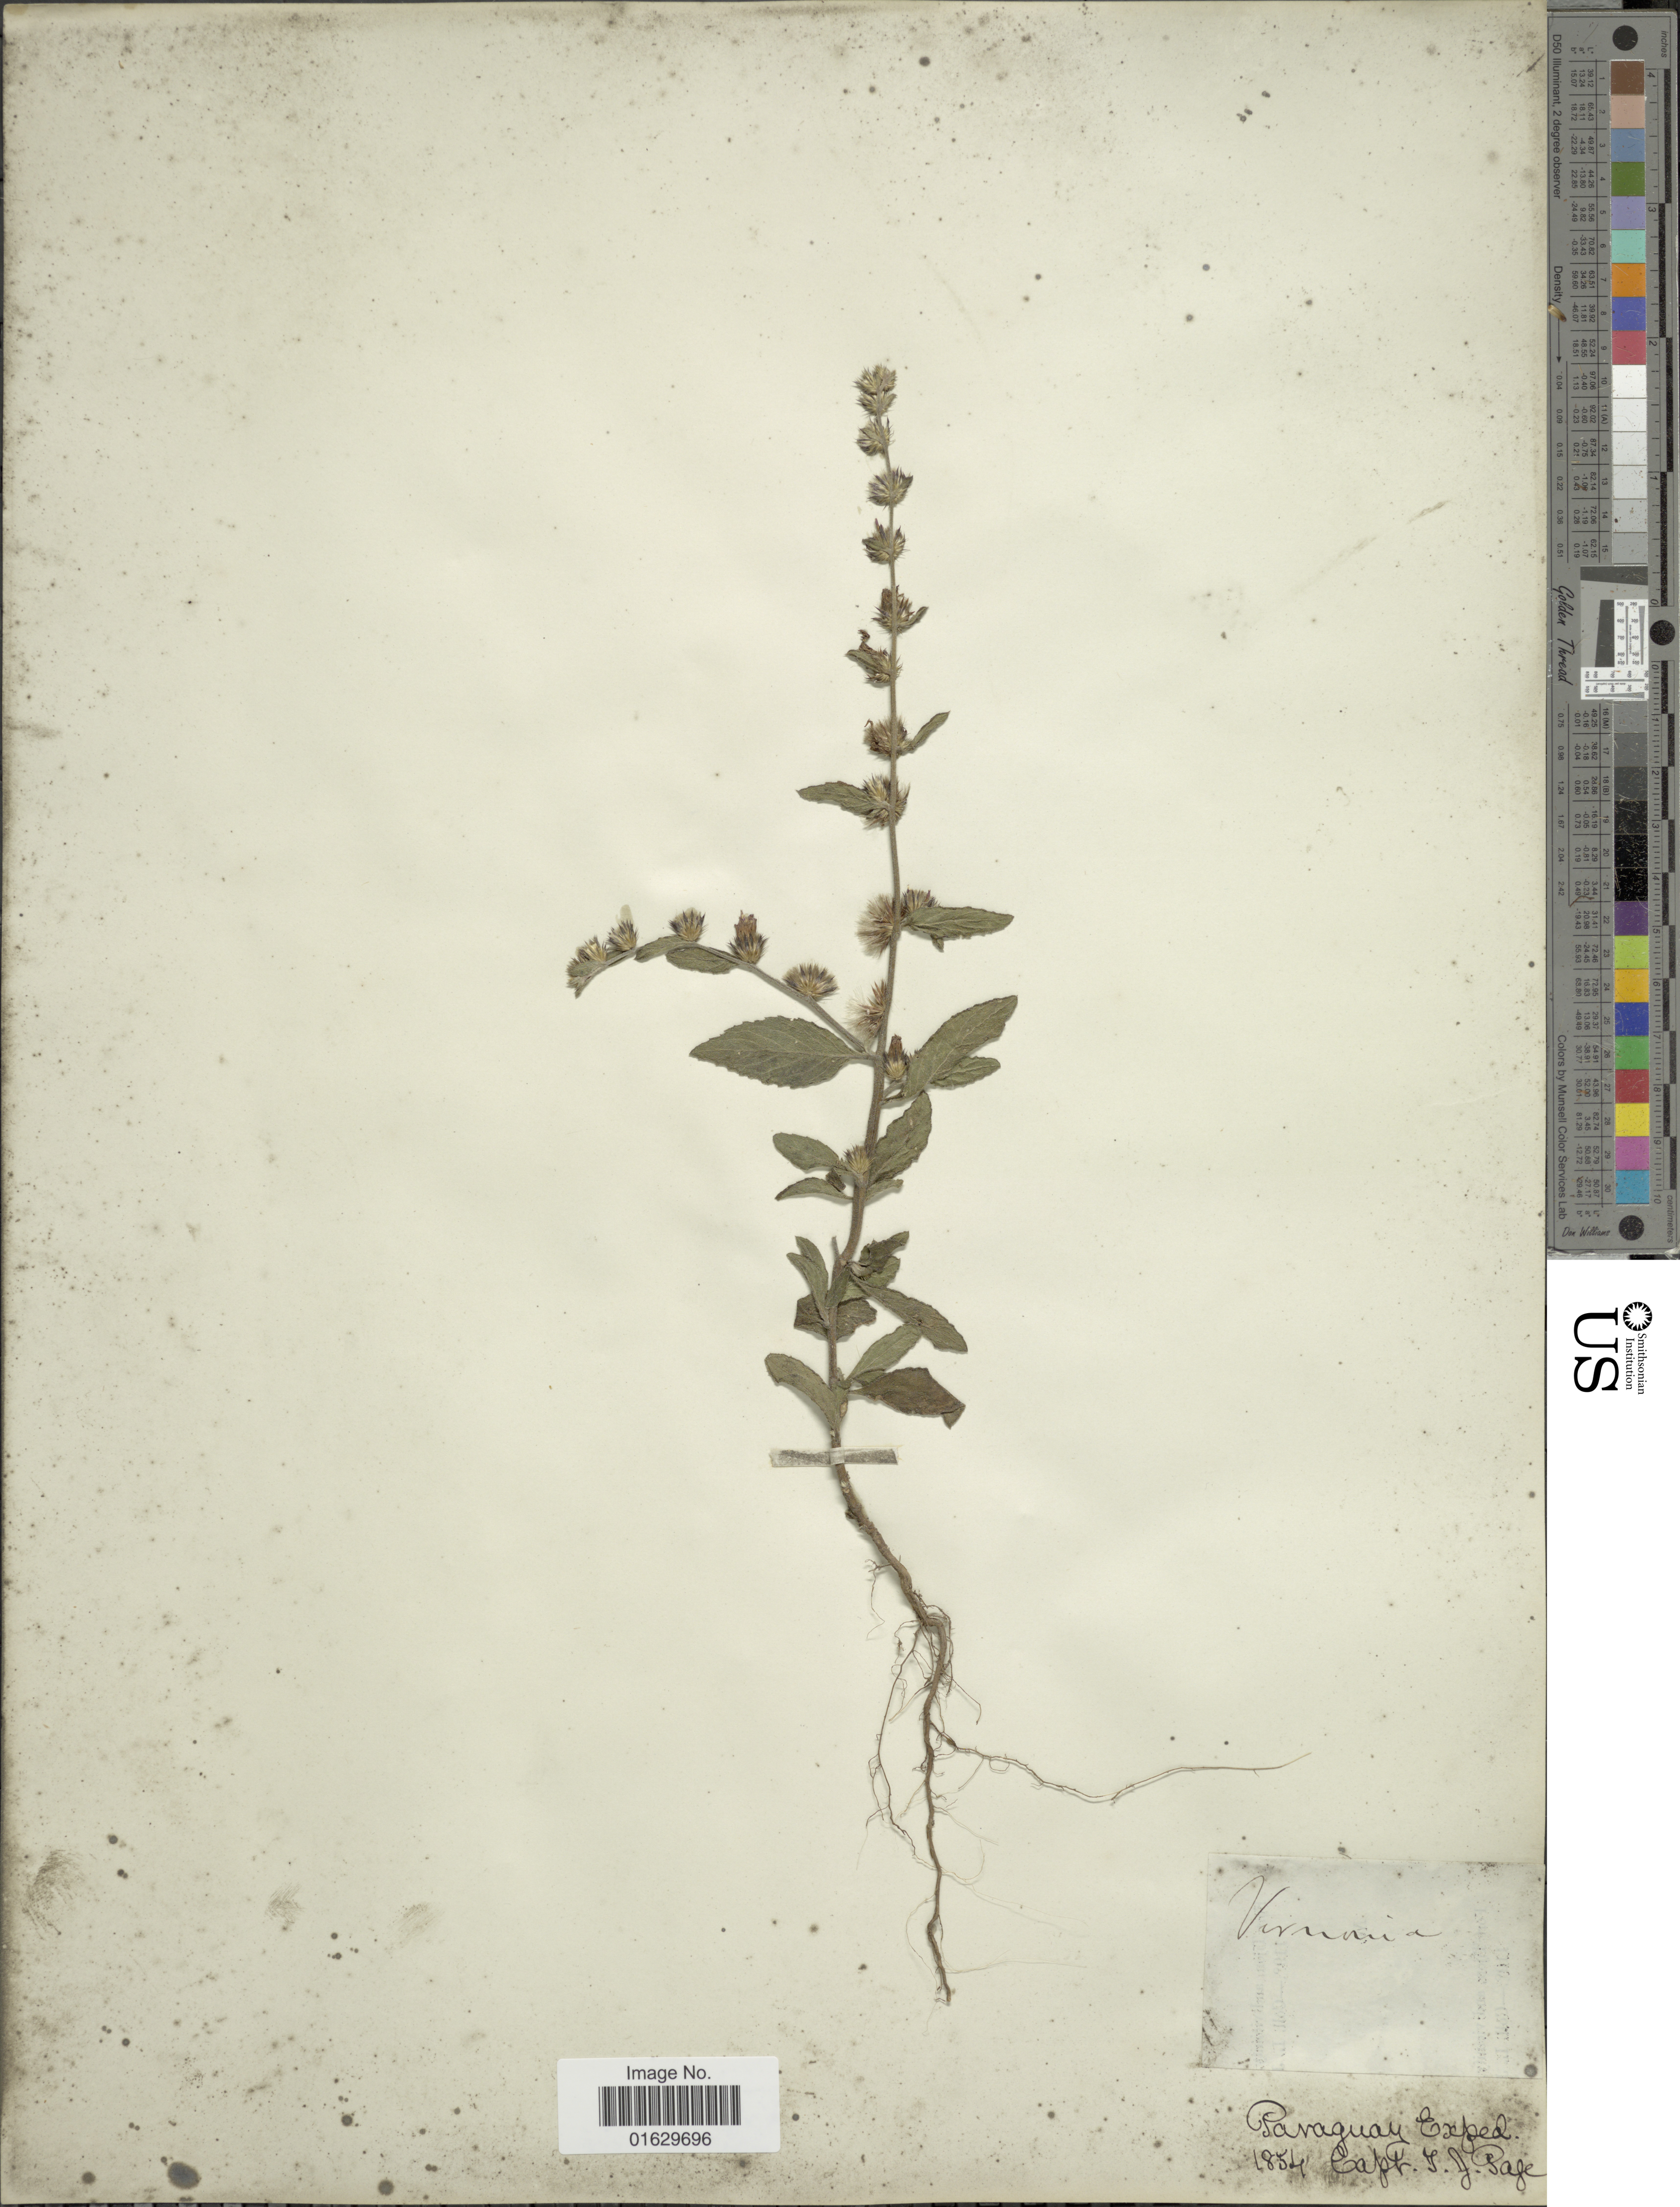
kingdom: Plantae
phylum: Tracheophyta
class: Magnoliopsida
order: Asterales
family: Asteraceae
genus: Lepidaploa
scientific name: Lepidaploa remotiflora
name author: (Rich.) H. Rob.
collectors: T. J. Page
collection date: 1854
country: Paraguay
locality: Paraguay Exped